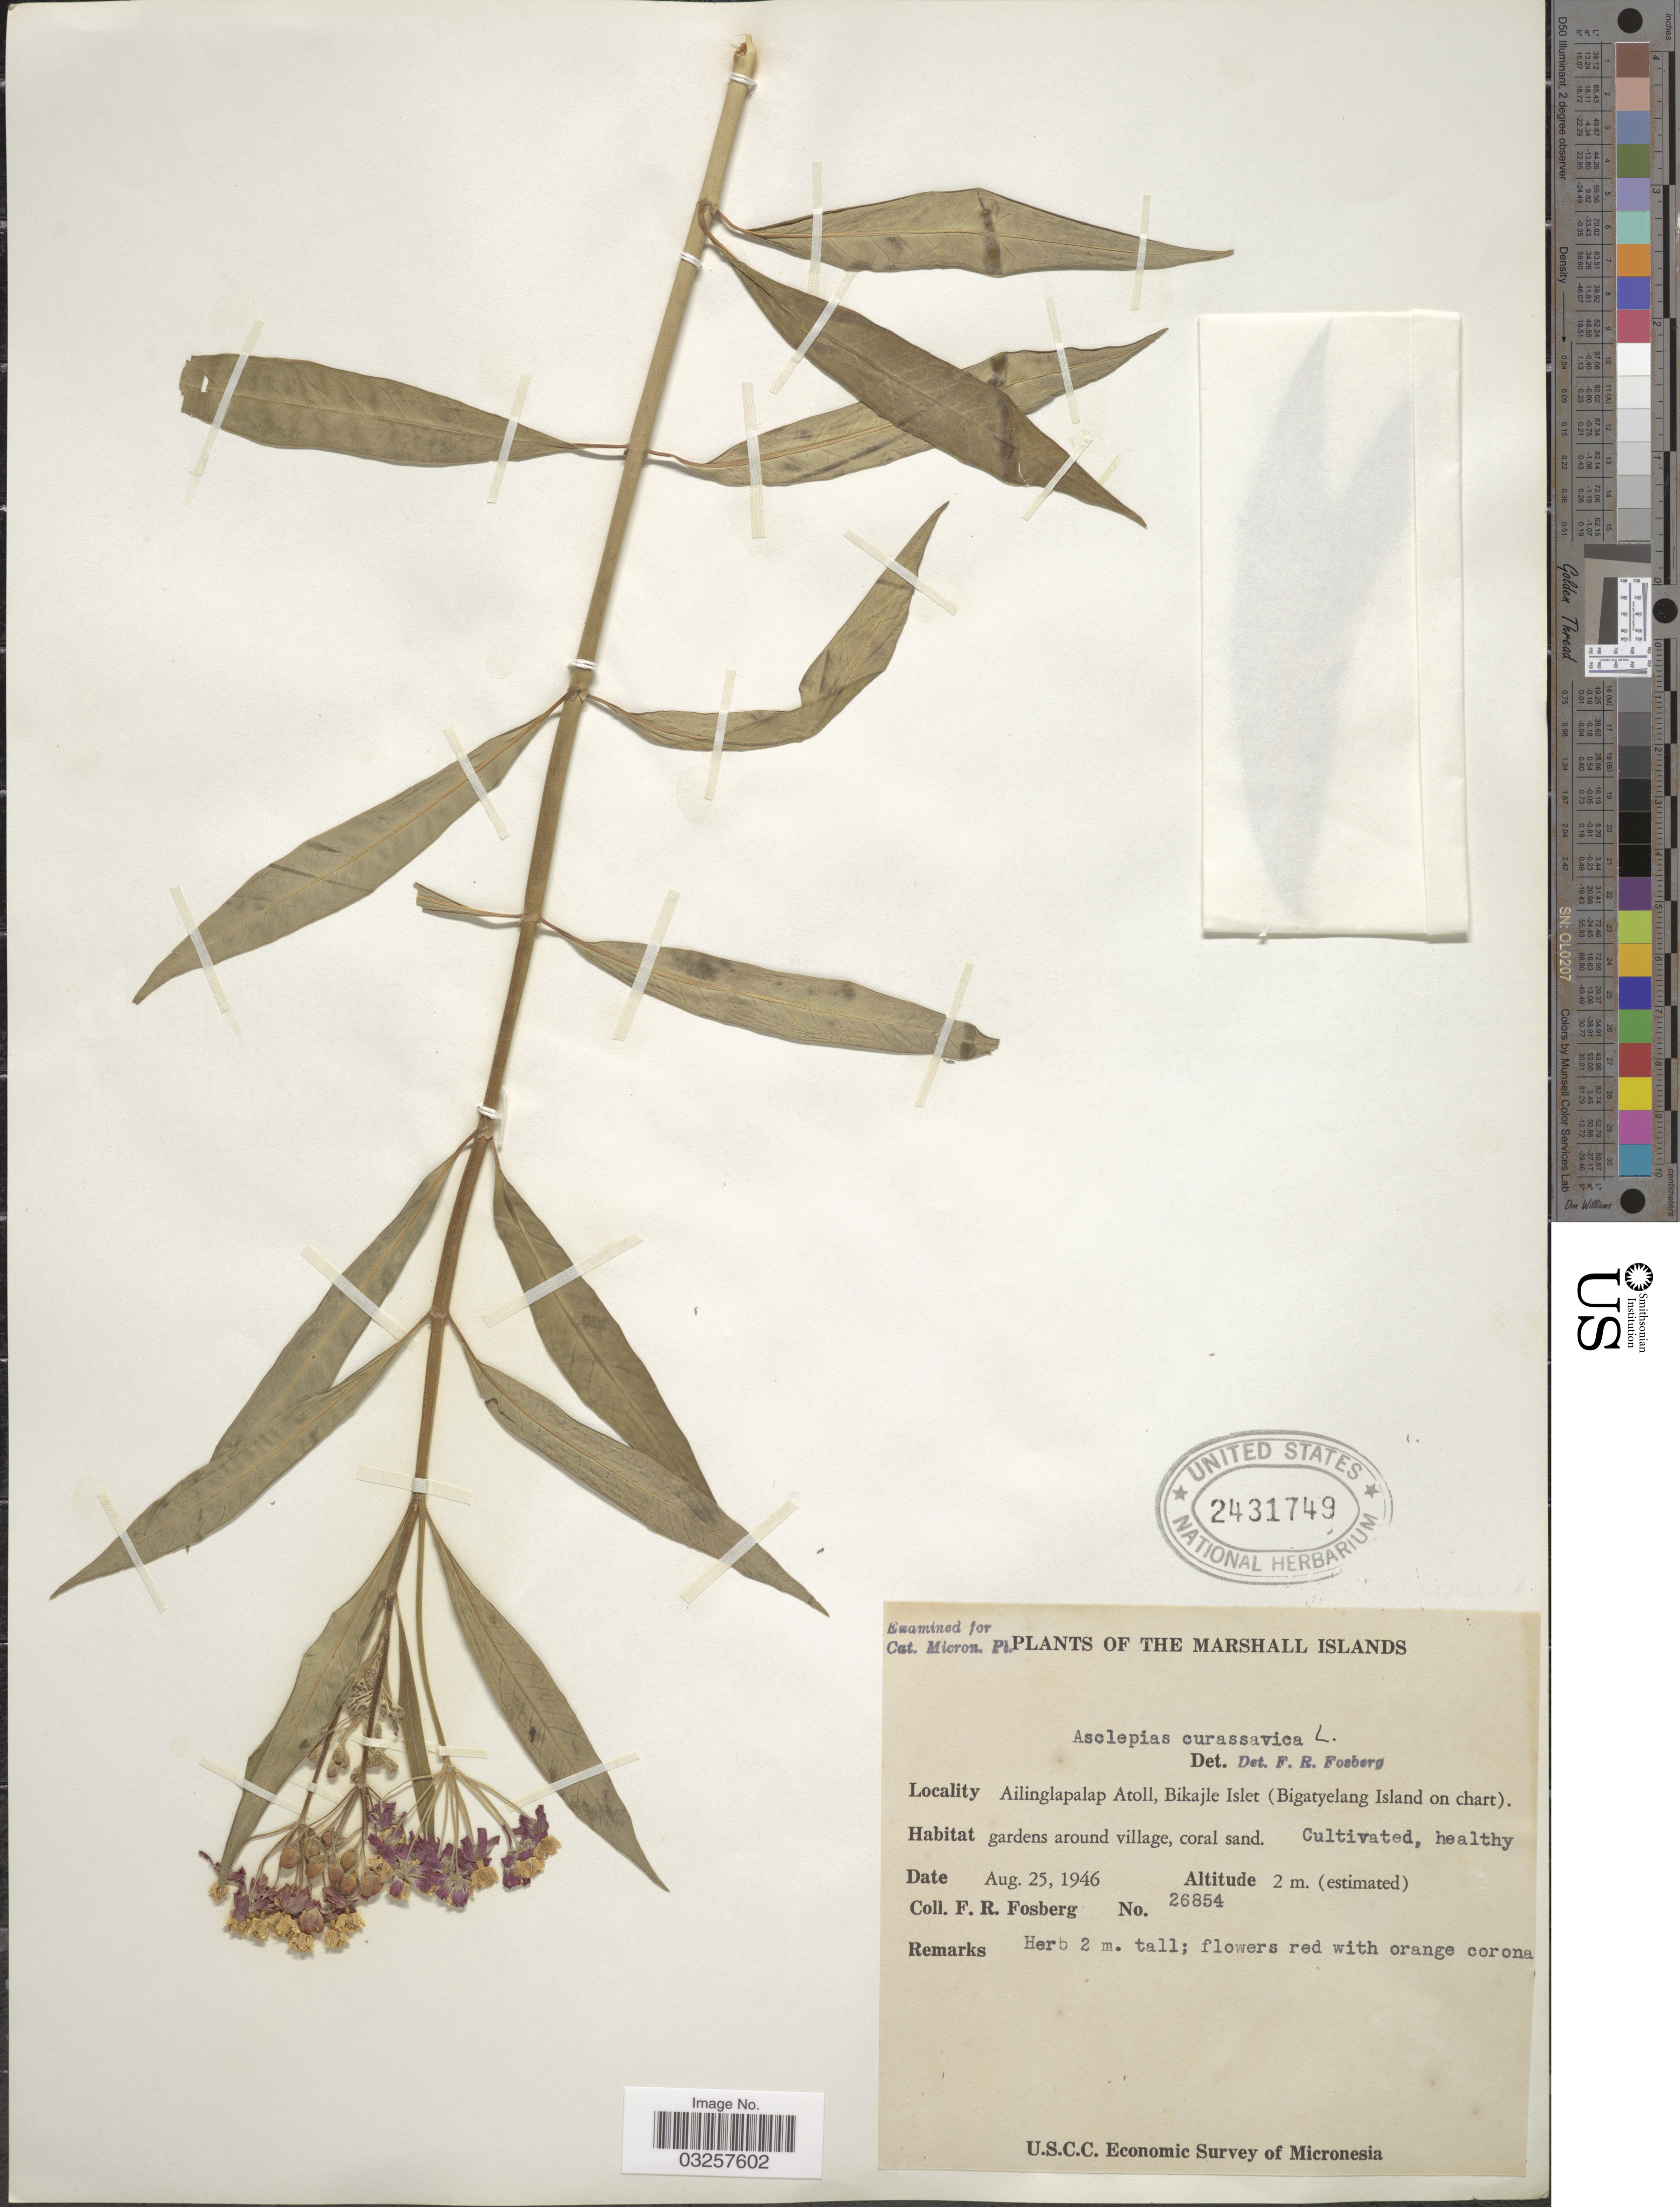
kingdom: Plantae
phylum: Tracheophyta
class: Magnoliopsida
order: Gentianales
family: Apocynaceae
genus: Asclepias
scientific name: Asclepias curassavica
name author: L.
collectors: F. R. Fosberg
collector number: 26854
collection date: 1946-08-25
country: Marshall Islands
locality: Marshall Islands. Ailinglaalap Atoll, Bikajle Islet (Bigatyelang Island on chart).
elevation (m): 2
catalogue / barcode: US 2431749